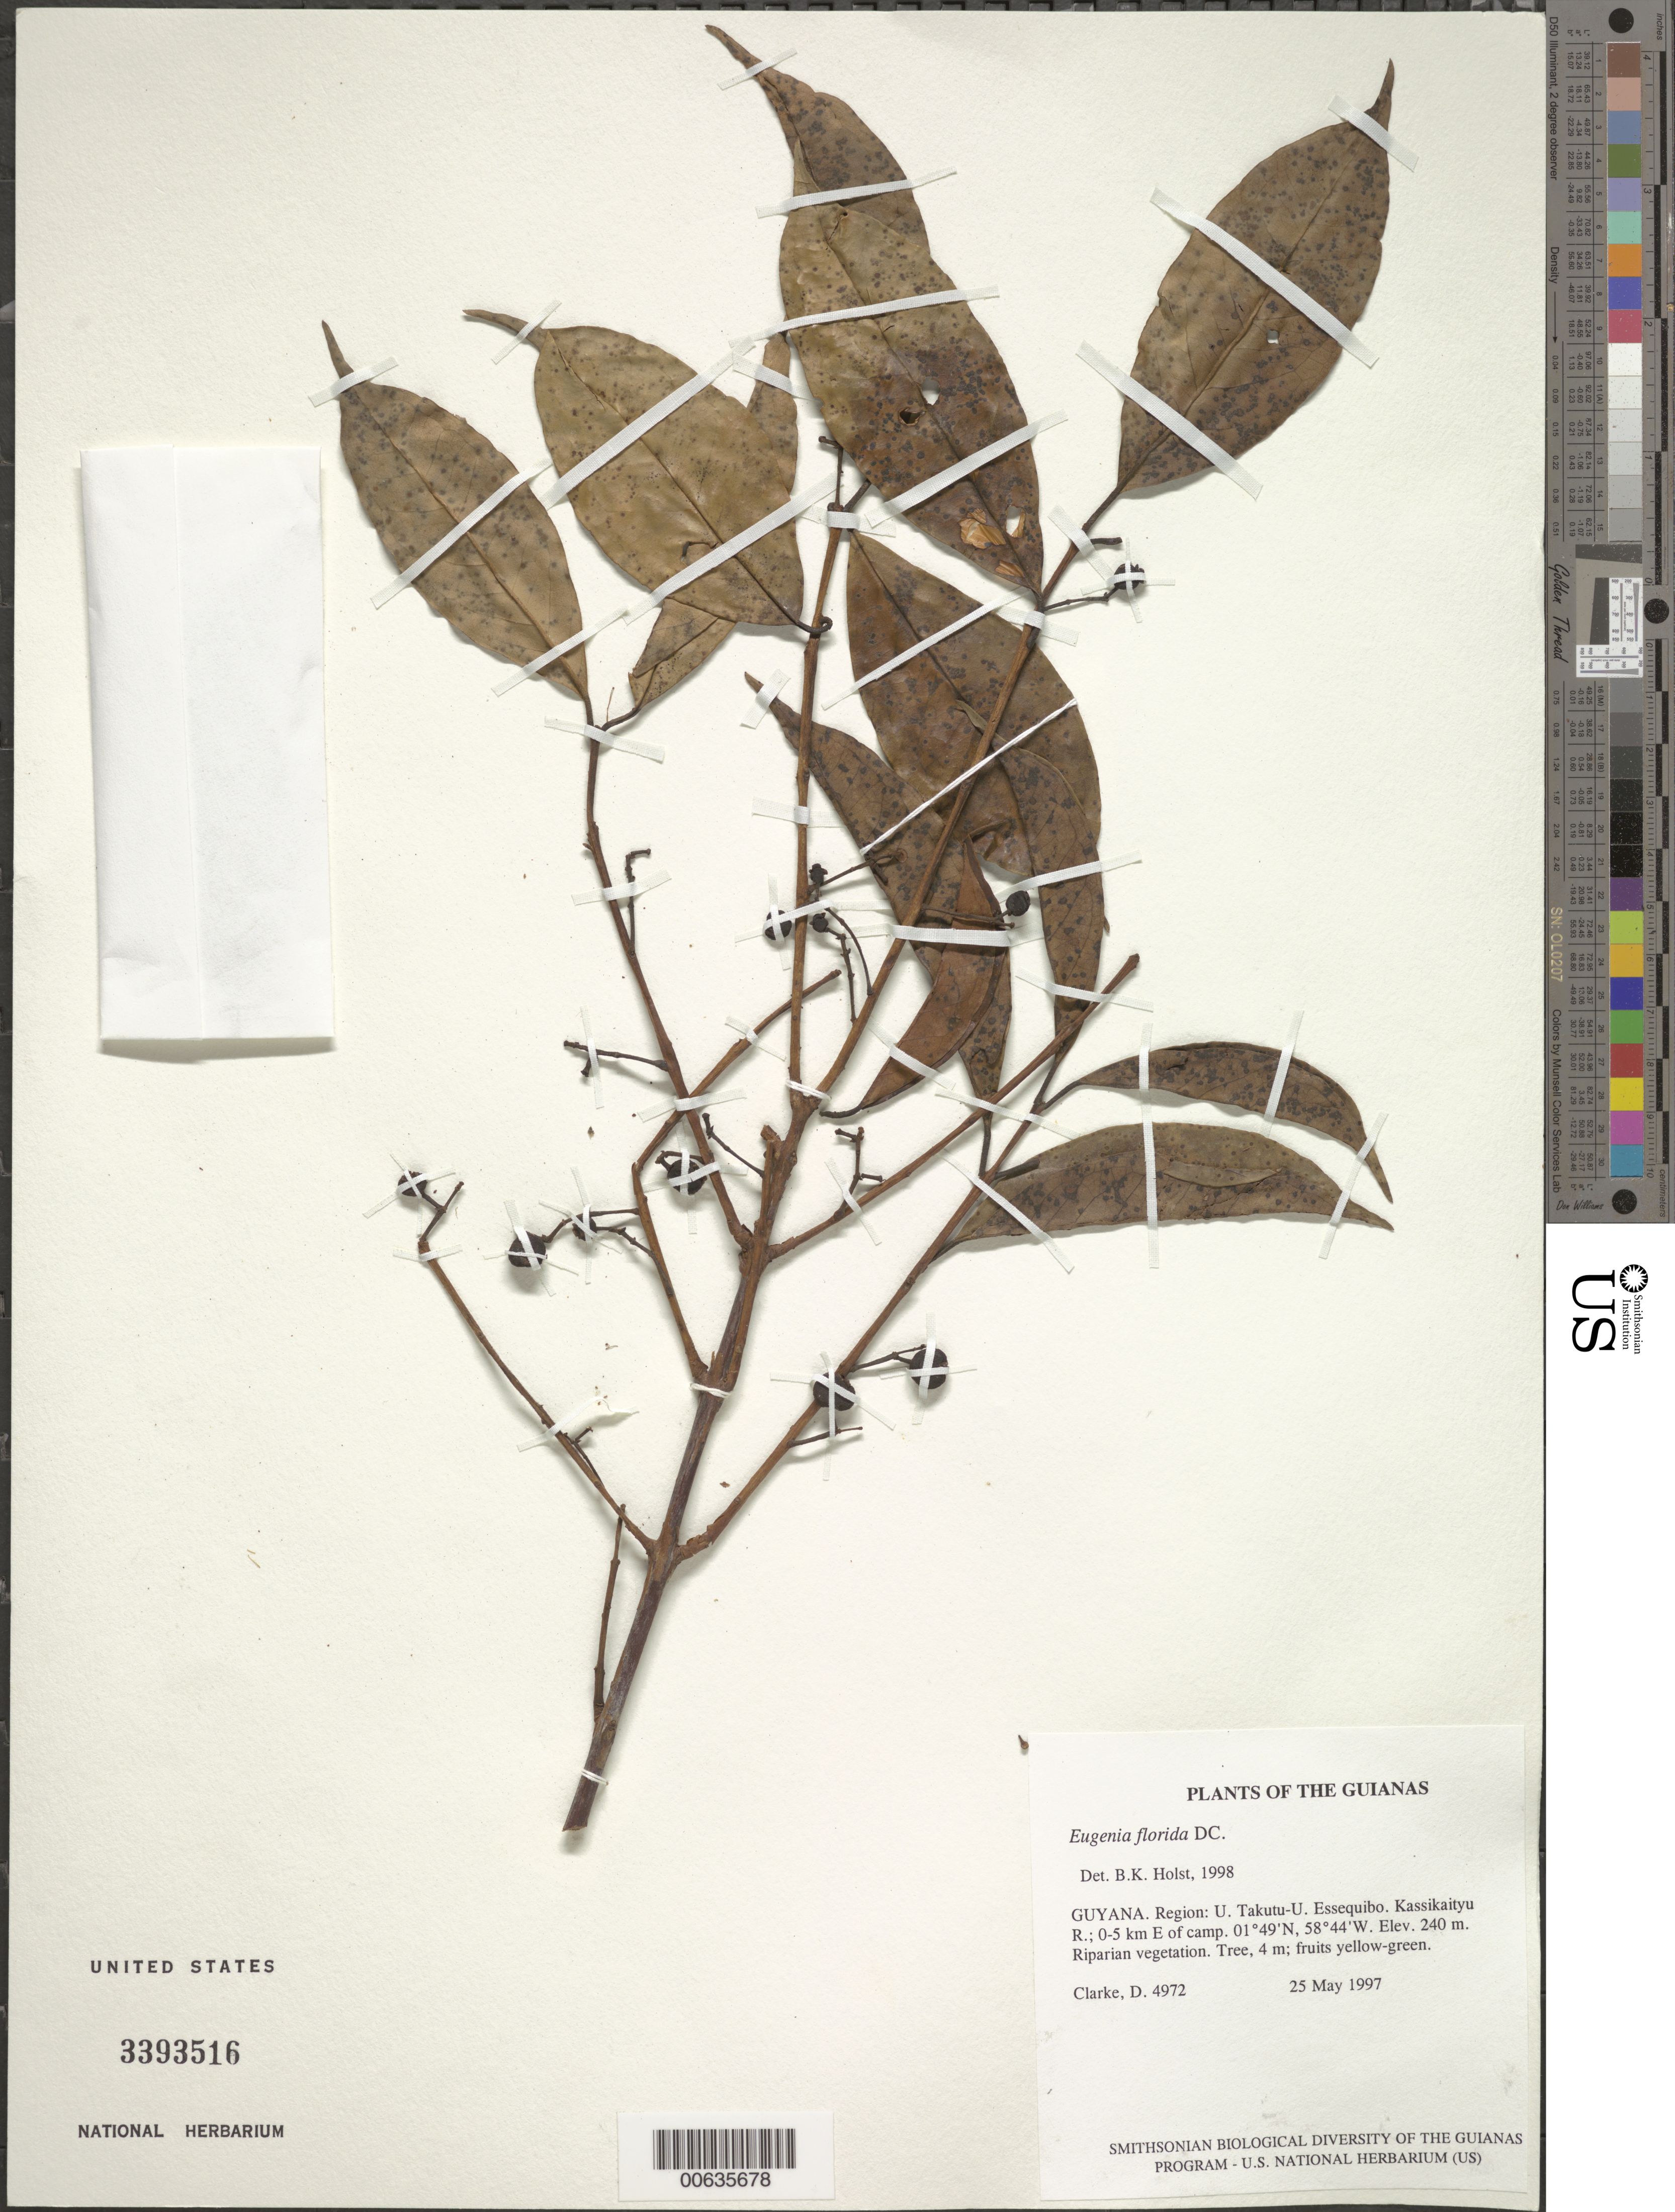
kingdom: Plantae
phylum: Tracheophyta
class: Magnoliopsida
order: Myrtales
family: Myrtaceae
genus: Eugenia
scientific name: Eugenia florida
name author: DC.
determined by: Holst, Bruce K.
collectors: H. D. Clarke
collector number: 4972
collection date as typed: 25 May 1997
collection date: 1997-05-25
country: Guyana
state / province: U. Takutu-U. Essequibo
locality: Kassikaityu R.; 0-5 km E of camp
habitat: Riparian vegetation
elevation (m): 240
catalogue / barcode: US 3393516